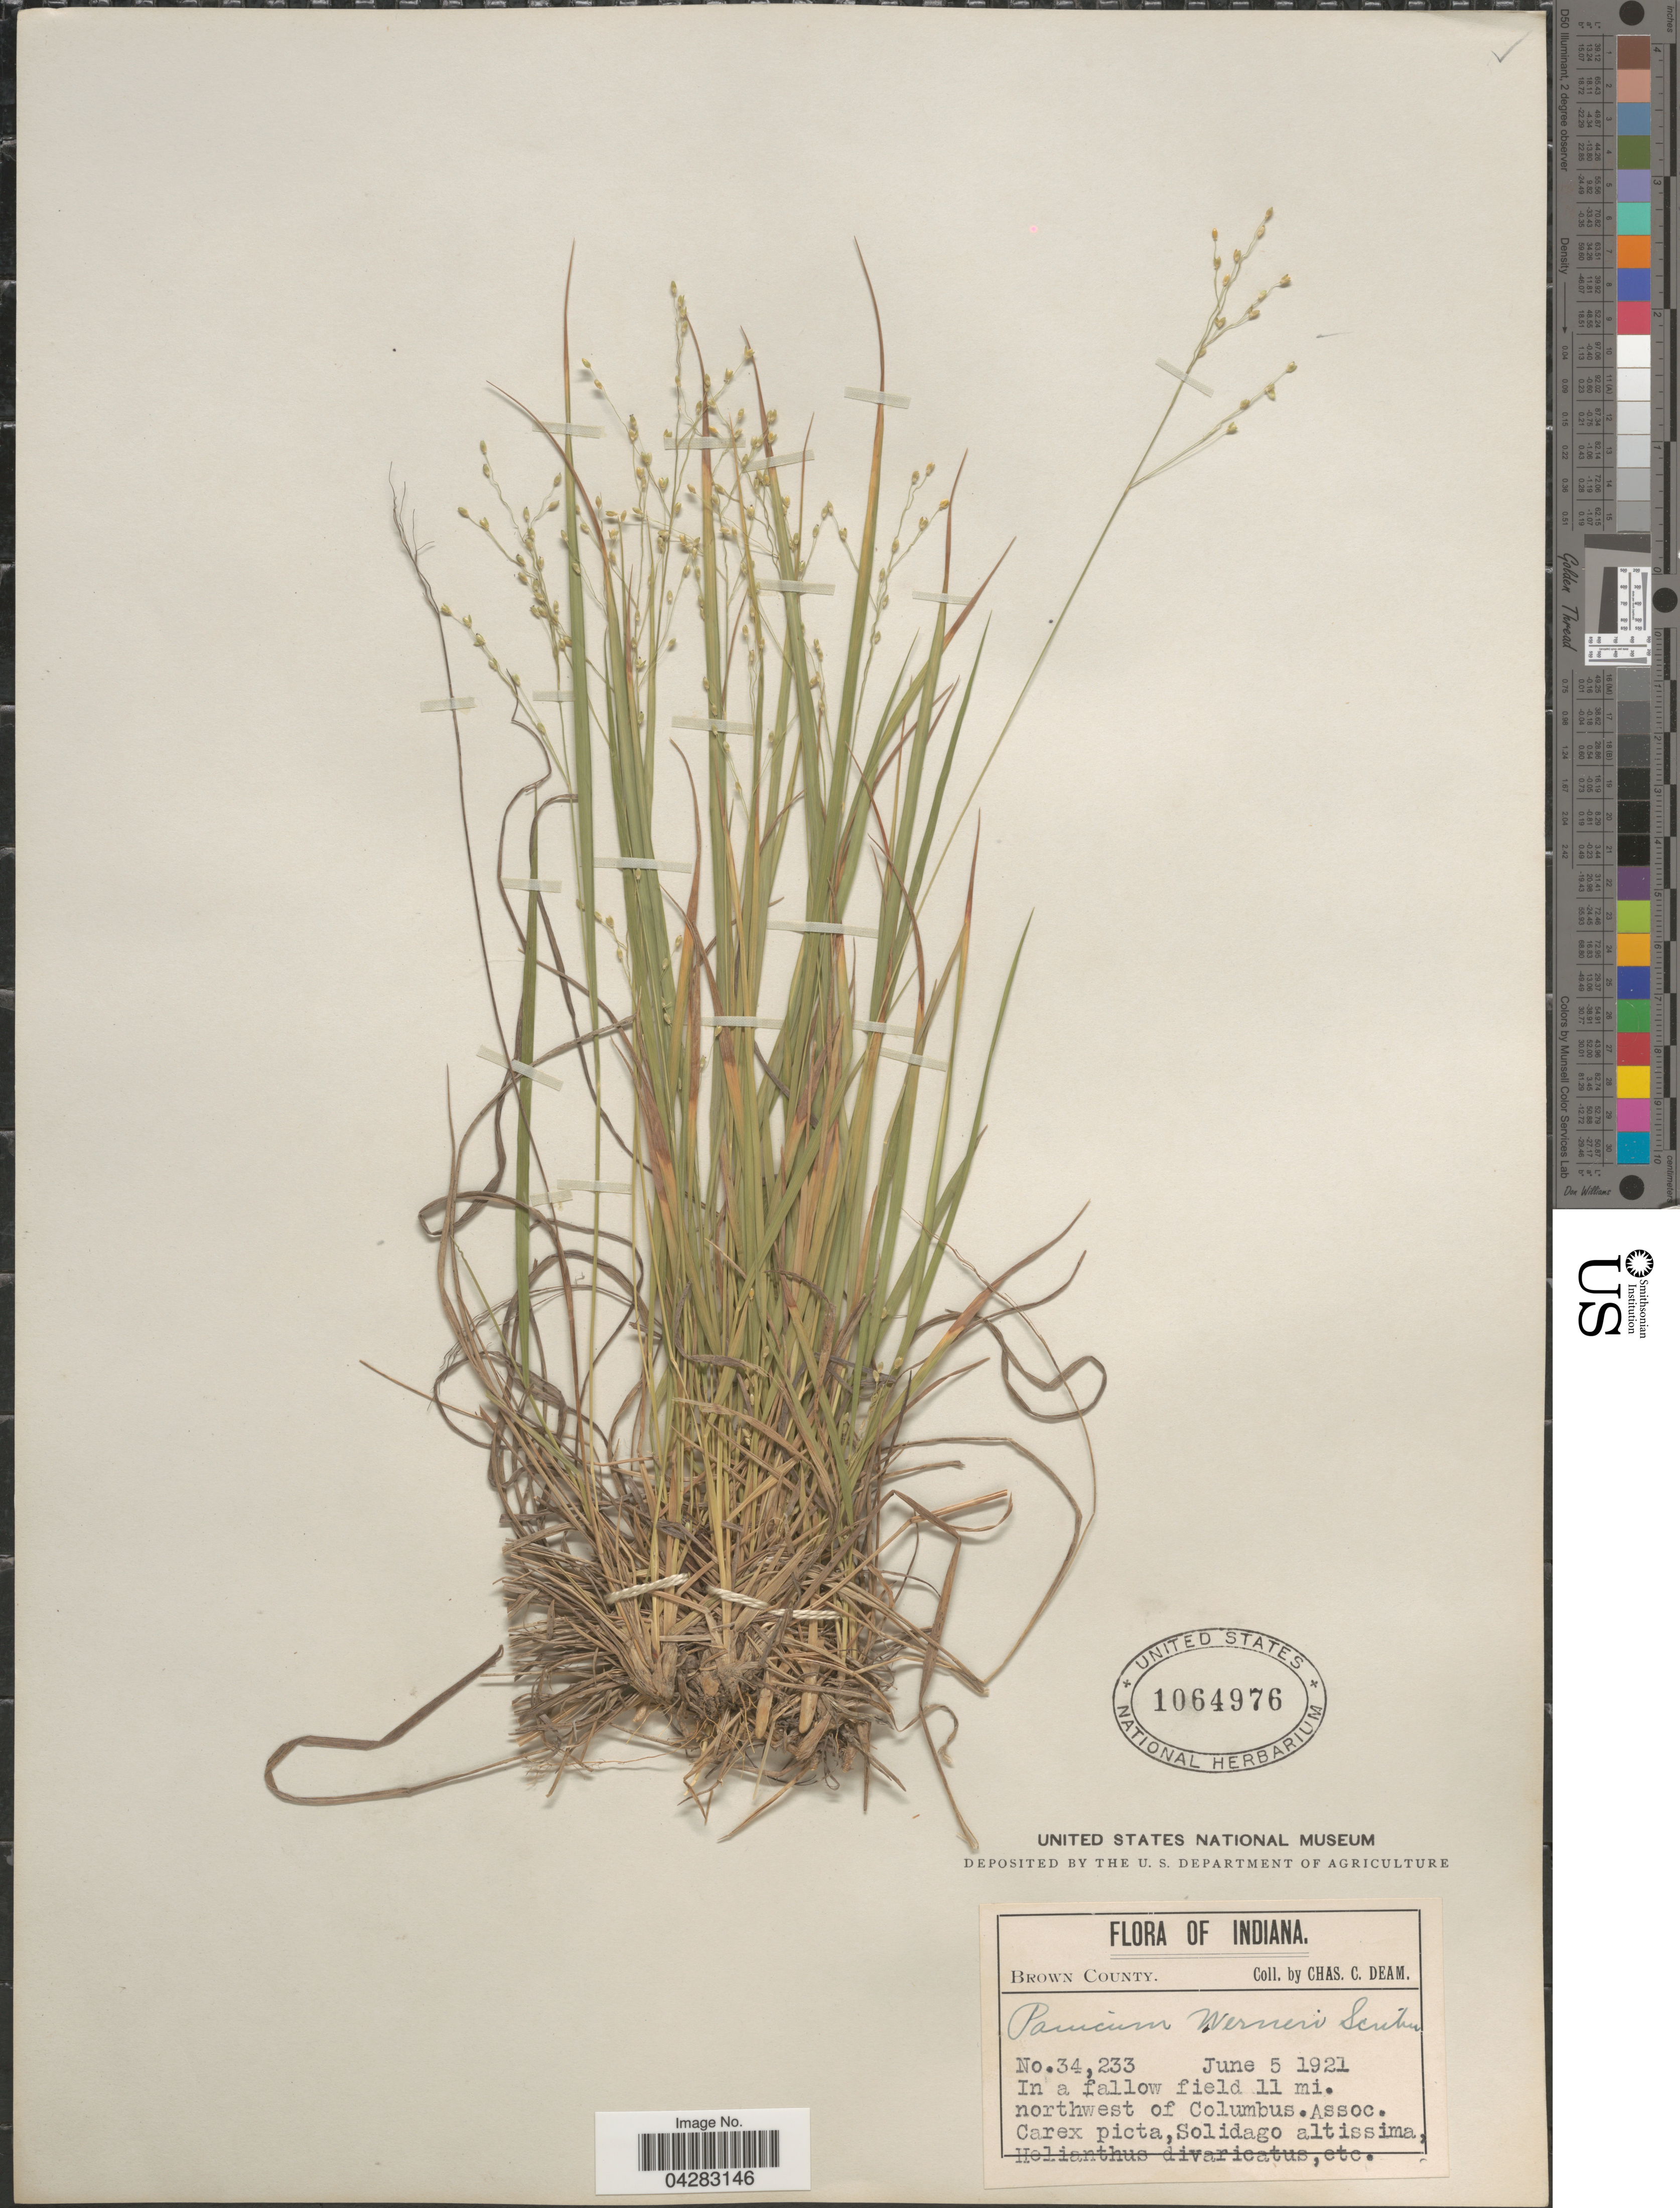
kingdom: Plantae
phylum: Tracheophyta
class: Liliopsida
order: Poales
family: Poaceae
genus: Dichanthelium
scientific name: Dichanthelium linearifolium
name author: (Scribn.) Gould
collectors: C. C. Deam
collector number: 34,233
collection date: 1921-06-05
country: United States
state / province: Indiana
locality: Brown County. In a fallow field 11 mi. northwest of Columbus.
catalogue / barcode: US 1064976